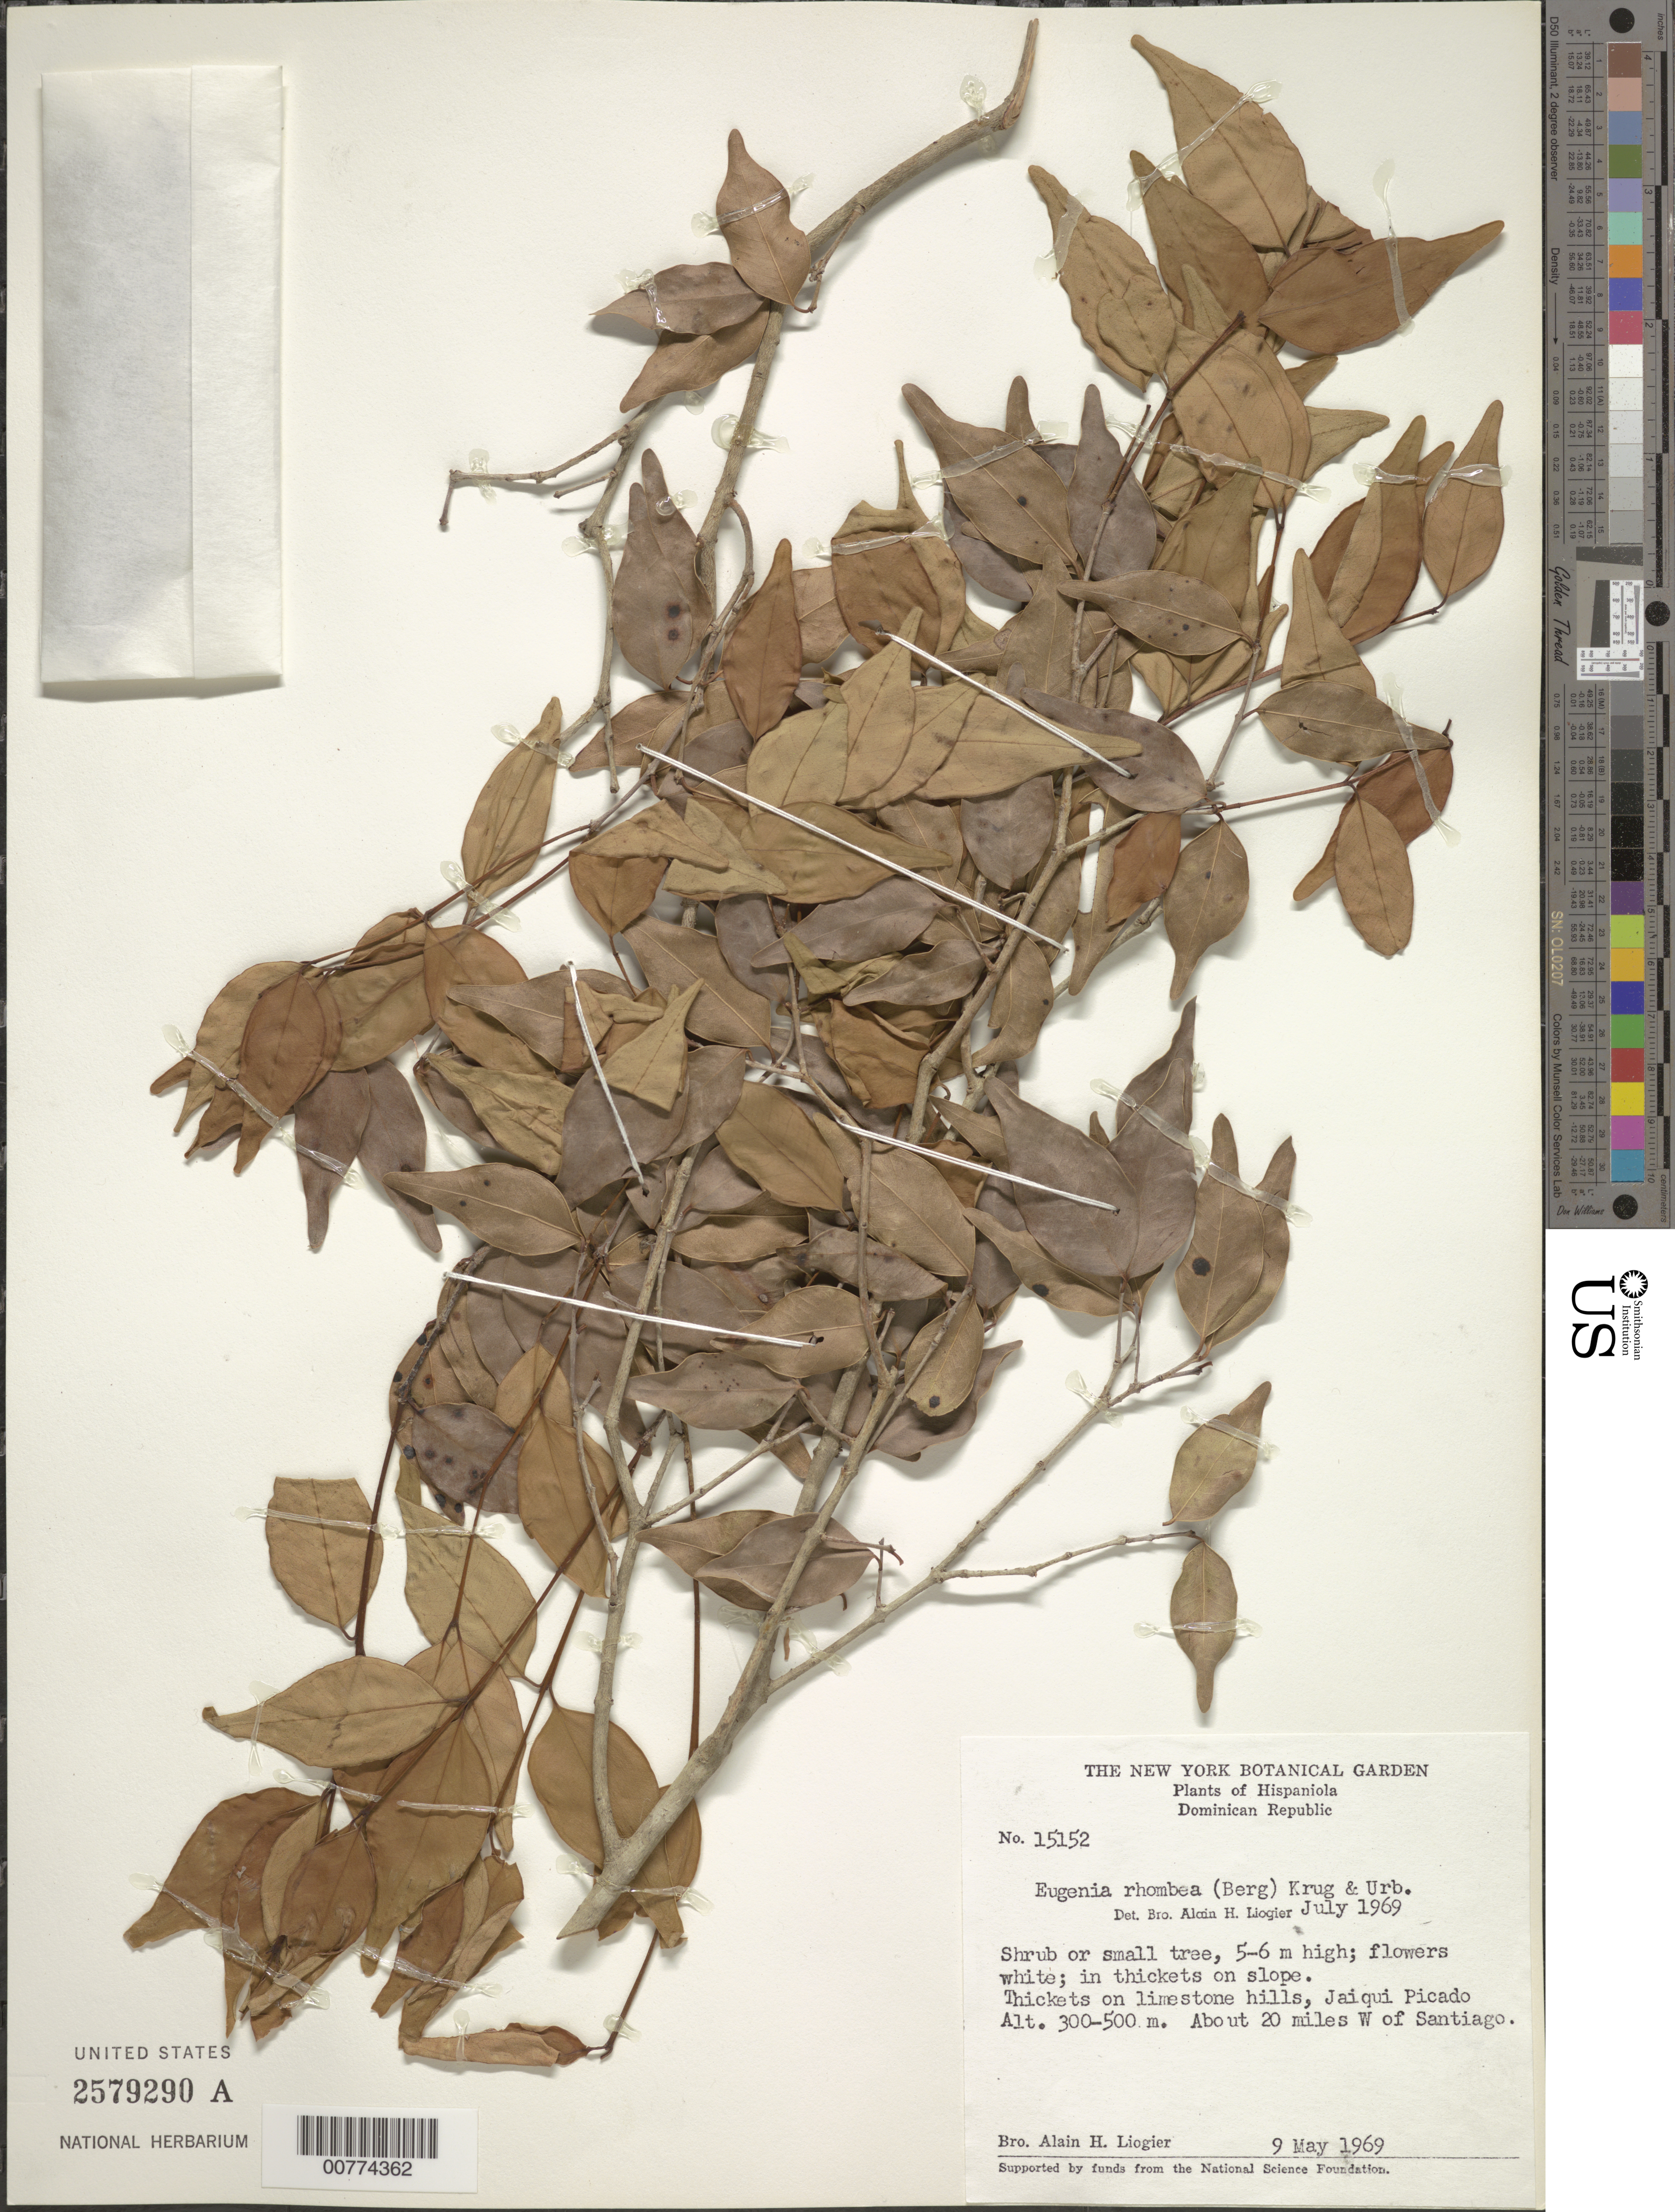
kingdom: Plantae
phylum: Tracheophyta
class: Magnoliopsida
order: Myrtales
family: Myrtaceae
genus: Eugenia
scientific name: Eugenia rhombea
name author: (O. Berg) Krug & Urb.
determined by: Liogier, Alain H.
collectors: A. H. Liogier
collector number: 15152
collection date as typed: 09 May 1969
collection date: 1969-05-09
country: Dominican Republic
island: Hispaniola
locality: Jaiquí Picado, about 20 miles W of Santiago.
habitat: Thickets on limestone hills.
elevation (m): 300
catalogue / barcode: US 2579290A